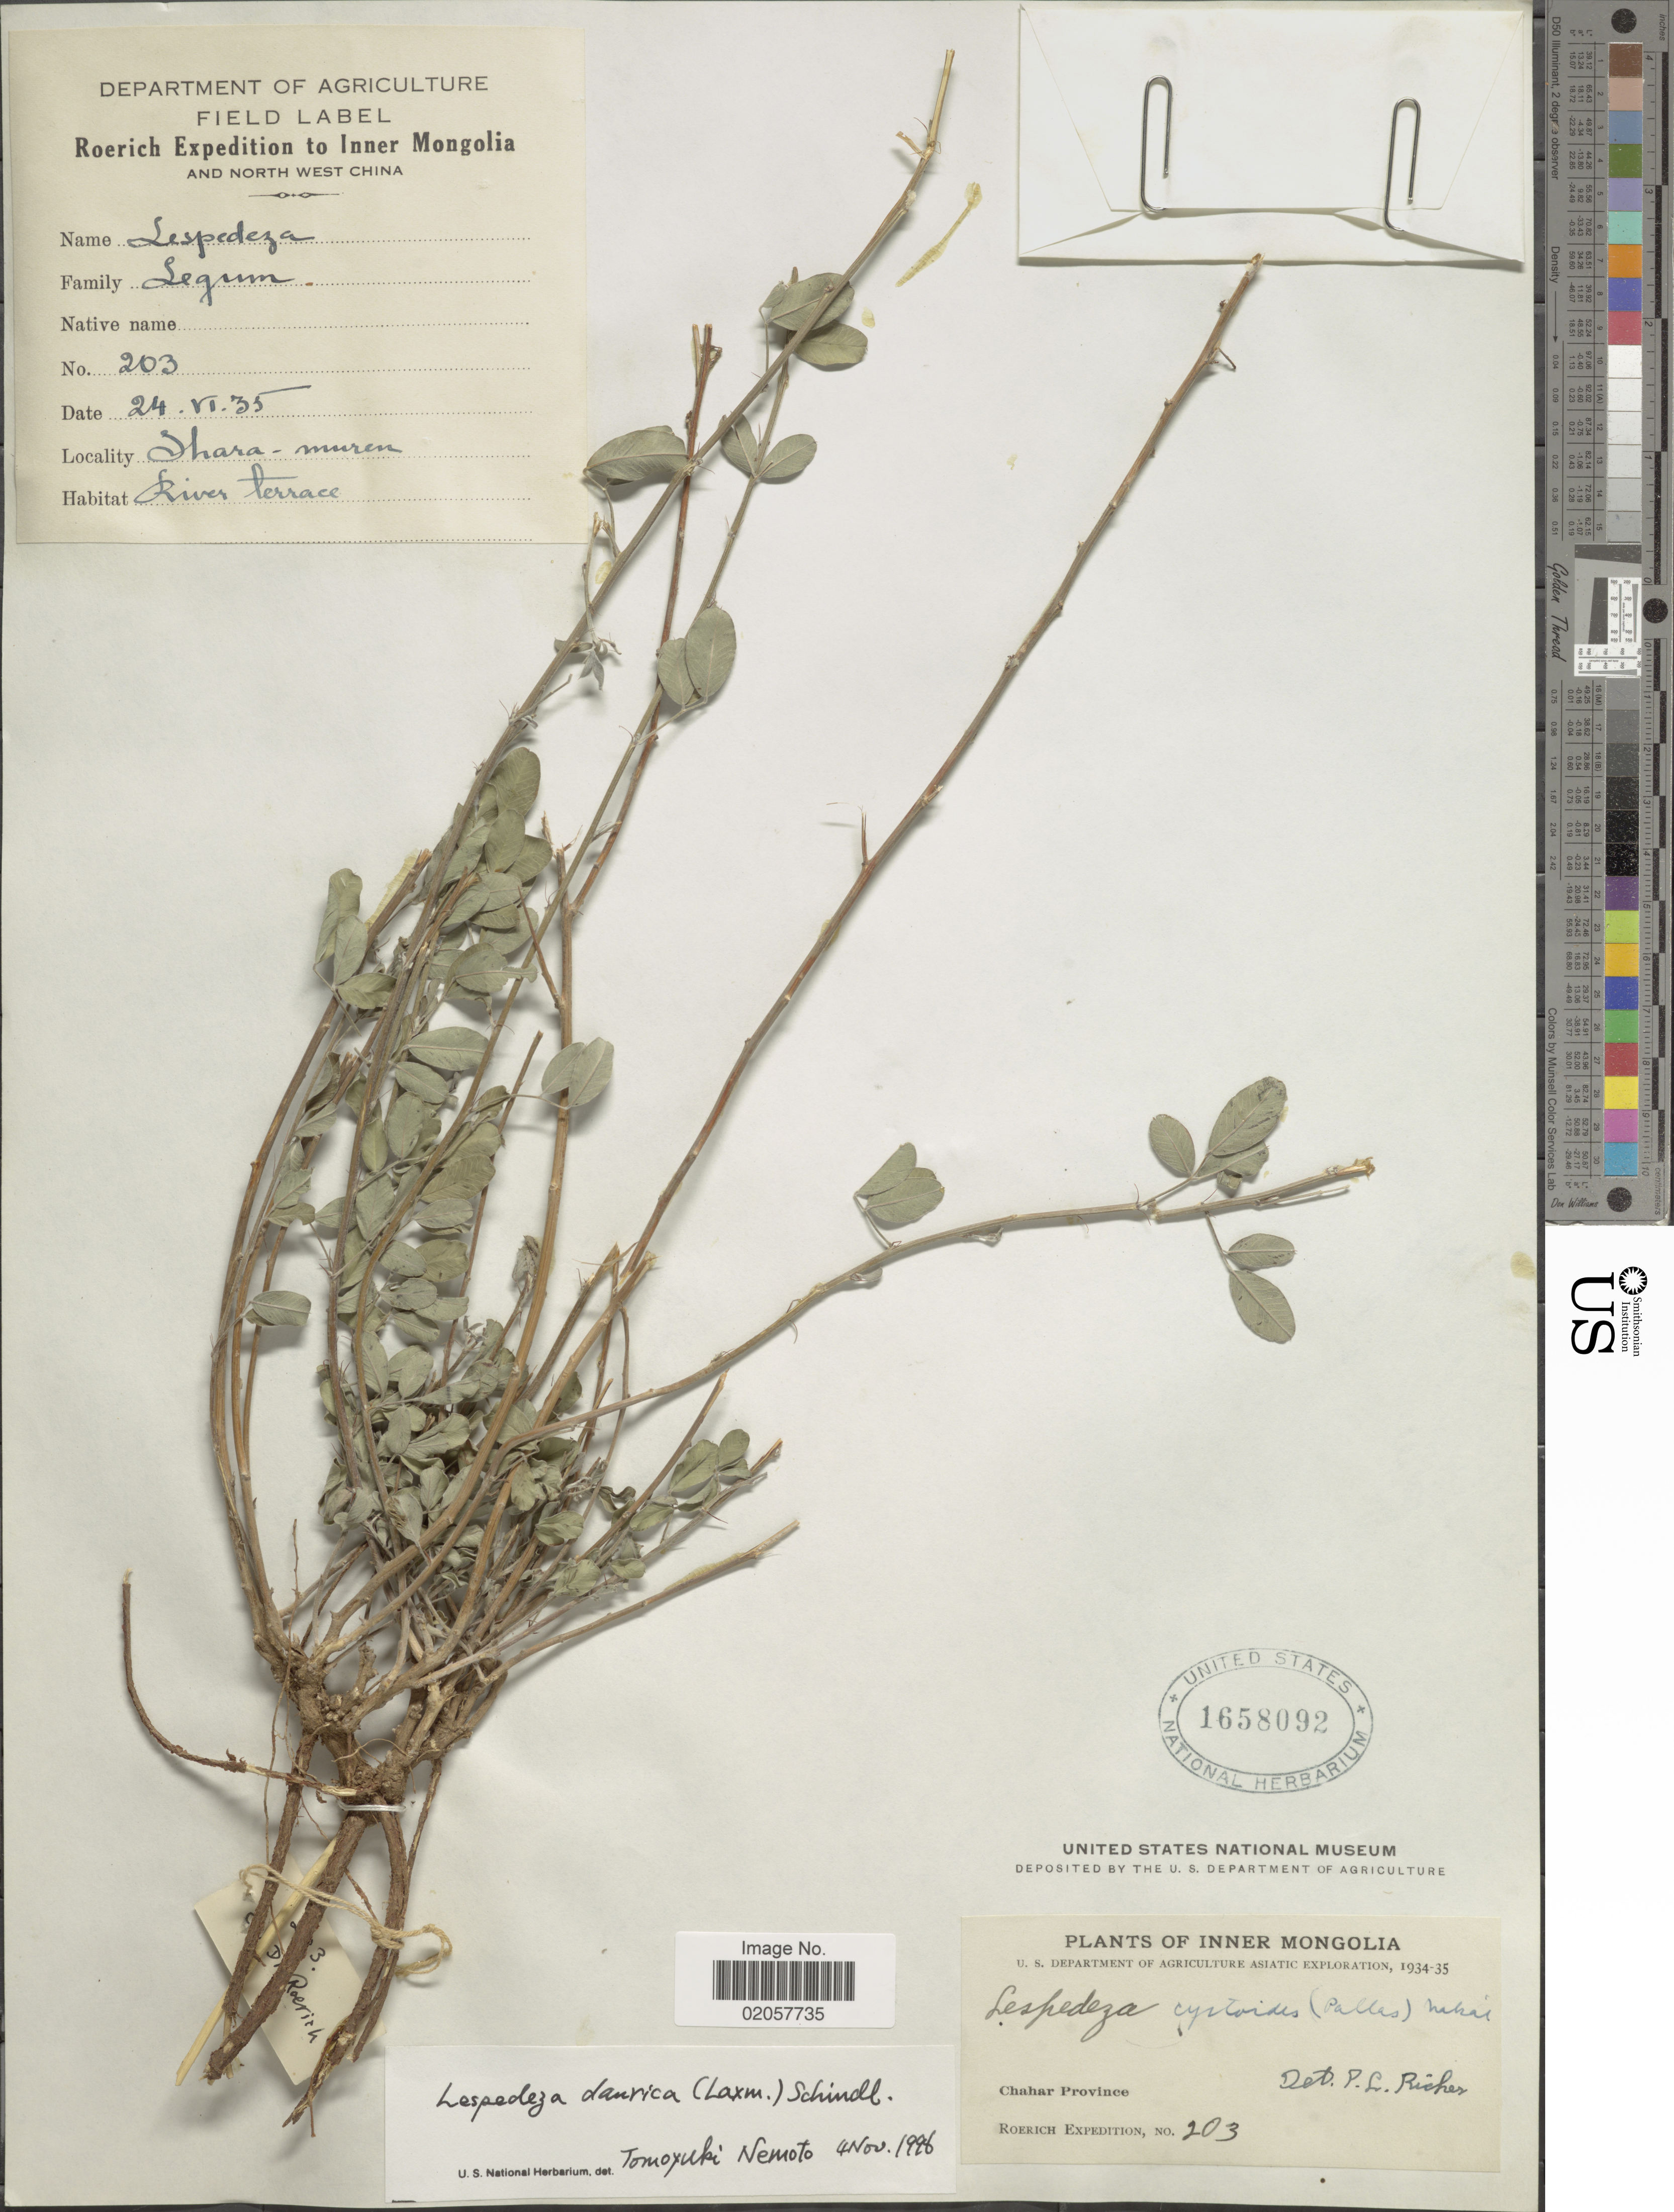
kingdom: Plantae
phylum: Tracheophyta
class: Magnoliopsida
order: Fabales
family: Fabaceae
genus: Lespedeza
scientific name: Lespedeza davurica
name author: (Laxm.) Schindl.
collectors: Roerich Expedition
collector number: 203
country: China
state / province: Nei Monggol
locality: Chahar Province, Inner Mongolia and North west China,Shara-muren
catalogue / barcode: US 1658092